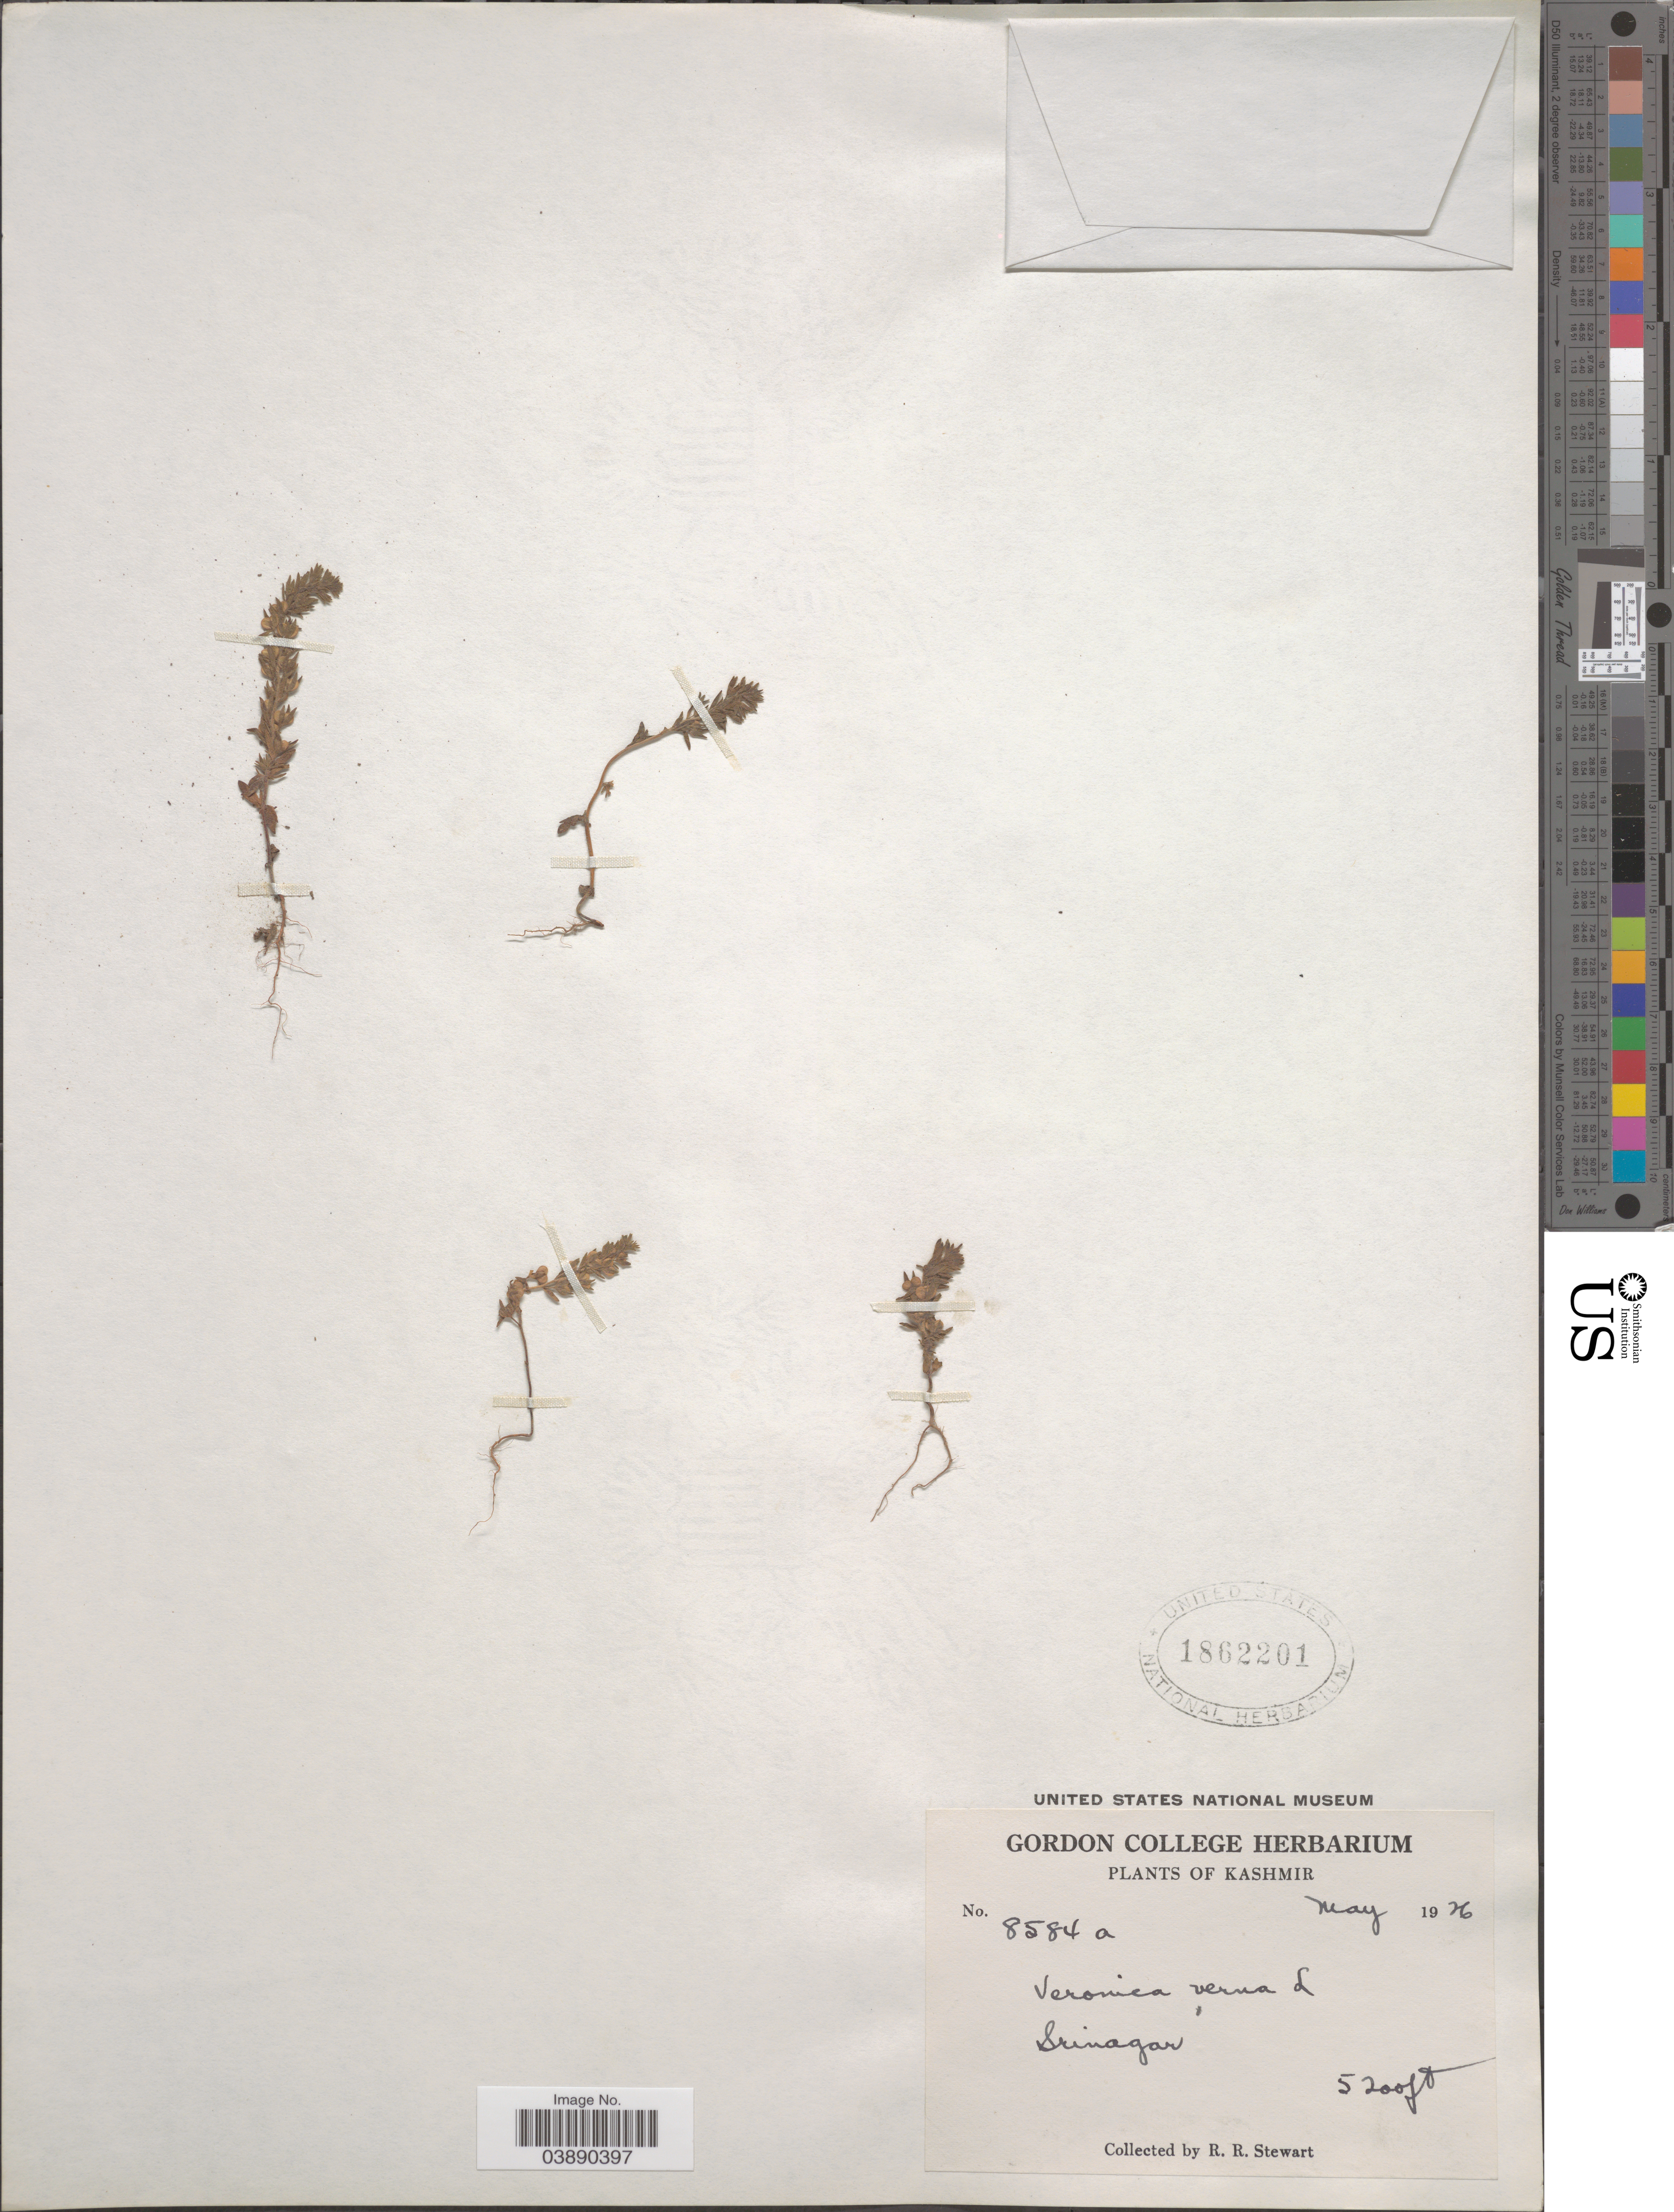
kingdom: Plantae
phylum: Tracheophyta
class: Magnoliopsida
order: Lamiales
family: Plantaginaceae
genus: Veronica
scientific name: Veronica verna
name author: L.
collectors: R. Stewart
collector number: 8584a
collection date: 1926-05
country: India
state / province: Jammu and Kashmir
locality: Kashmir. Srinagar.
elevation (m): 1585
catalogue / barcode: US 1862201